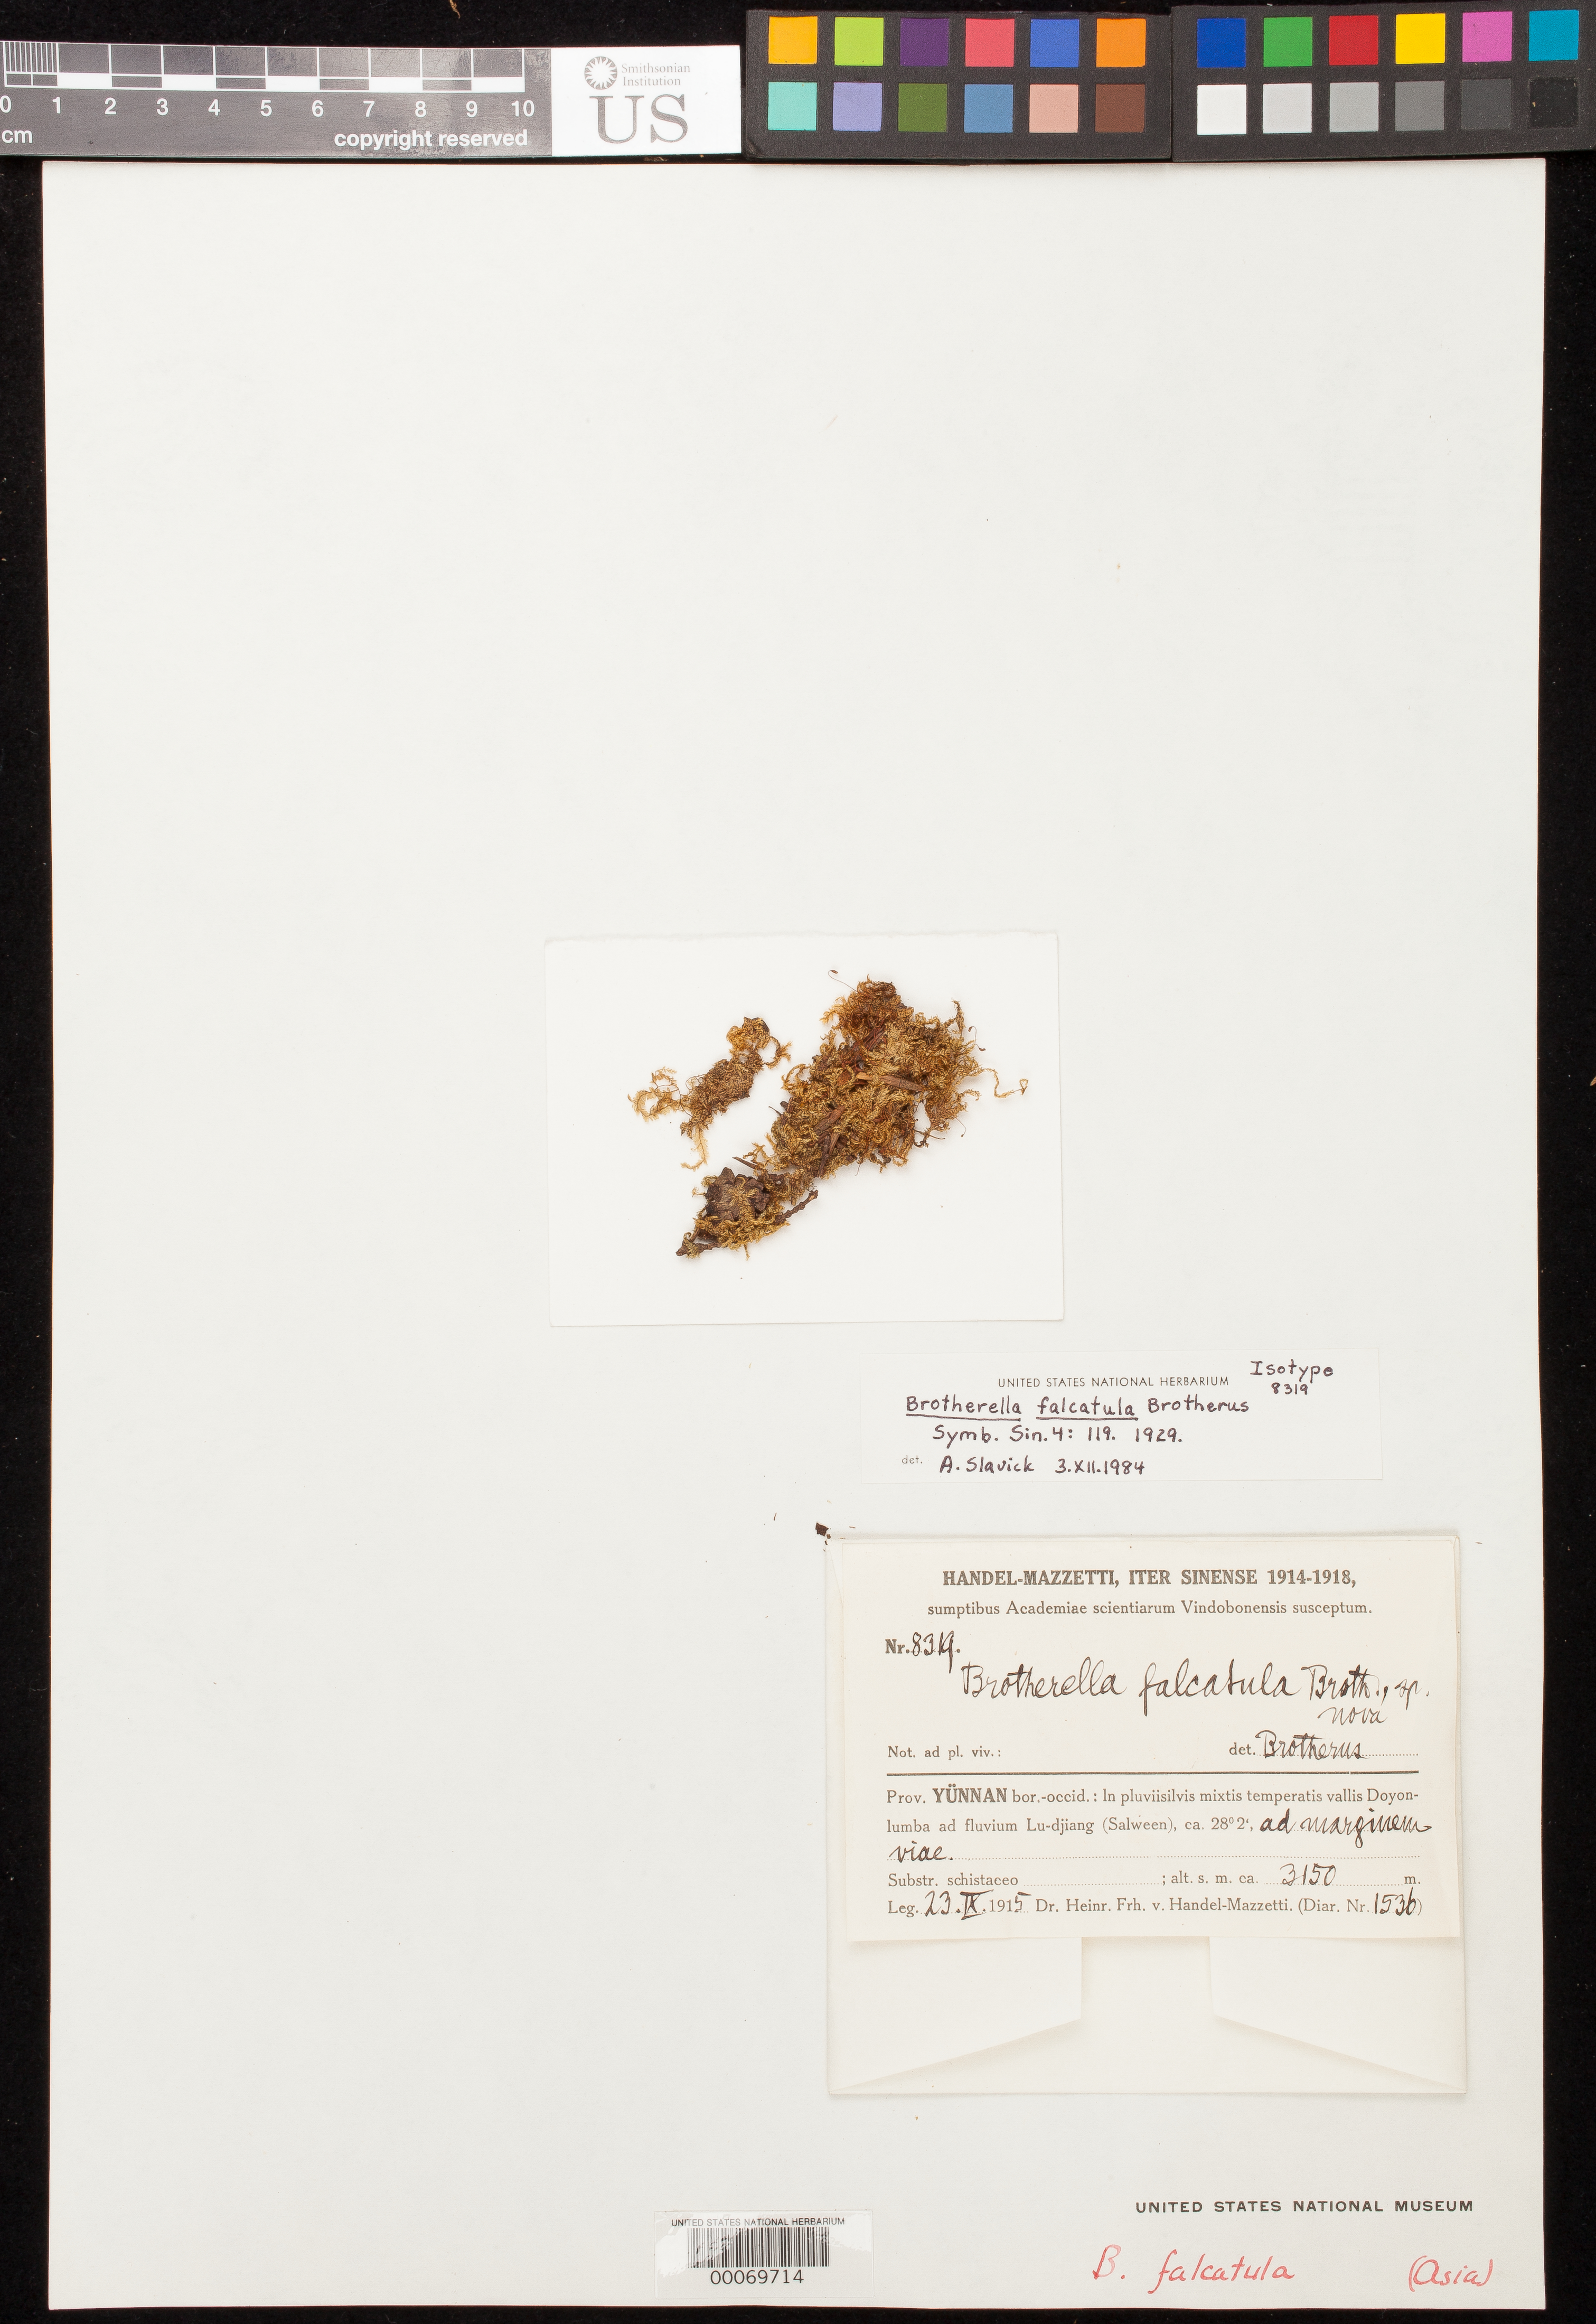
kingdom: Plantae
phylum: Bryophyta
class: Bryopsida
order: Hypnales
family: Pylaisiadelphaceae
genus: Brotherella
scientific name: Brotherella falcatula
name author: Broth. in Hand.-Mazz.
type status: Isotype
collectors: H. Handel-Mazzetti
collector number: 8319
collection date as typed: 23 Sep 1915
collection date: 1915-09-23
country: China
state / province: Yunnan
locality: Vallis Doyonlumba, ad Fluvium Lu-djiang. [Doyonlumba Valley, at/towards/near Lu-djiang River]